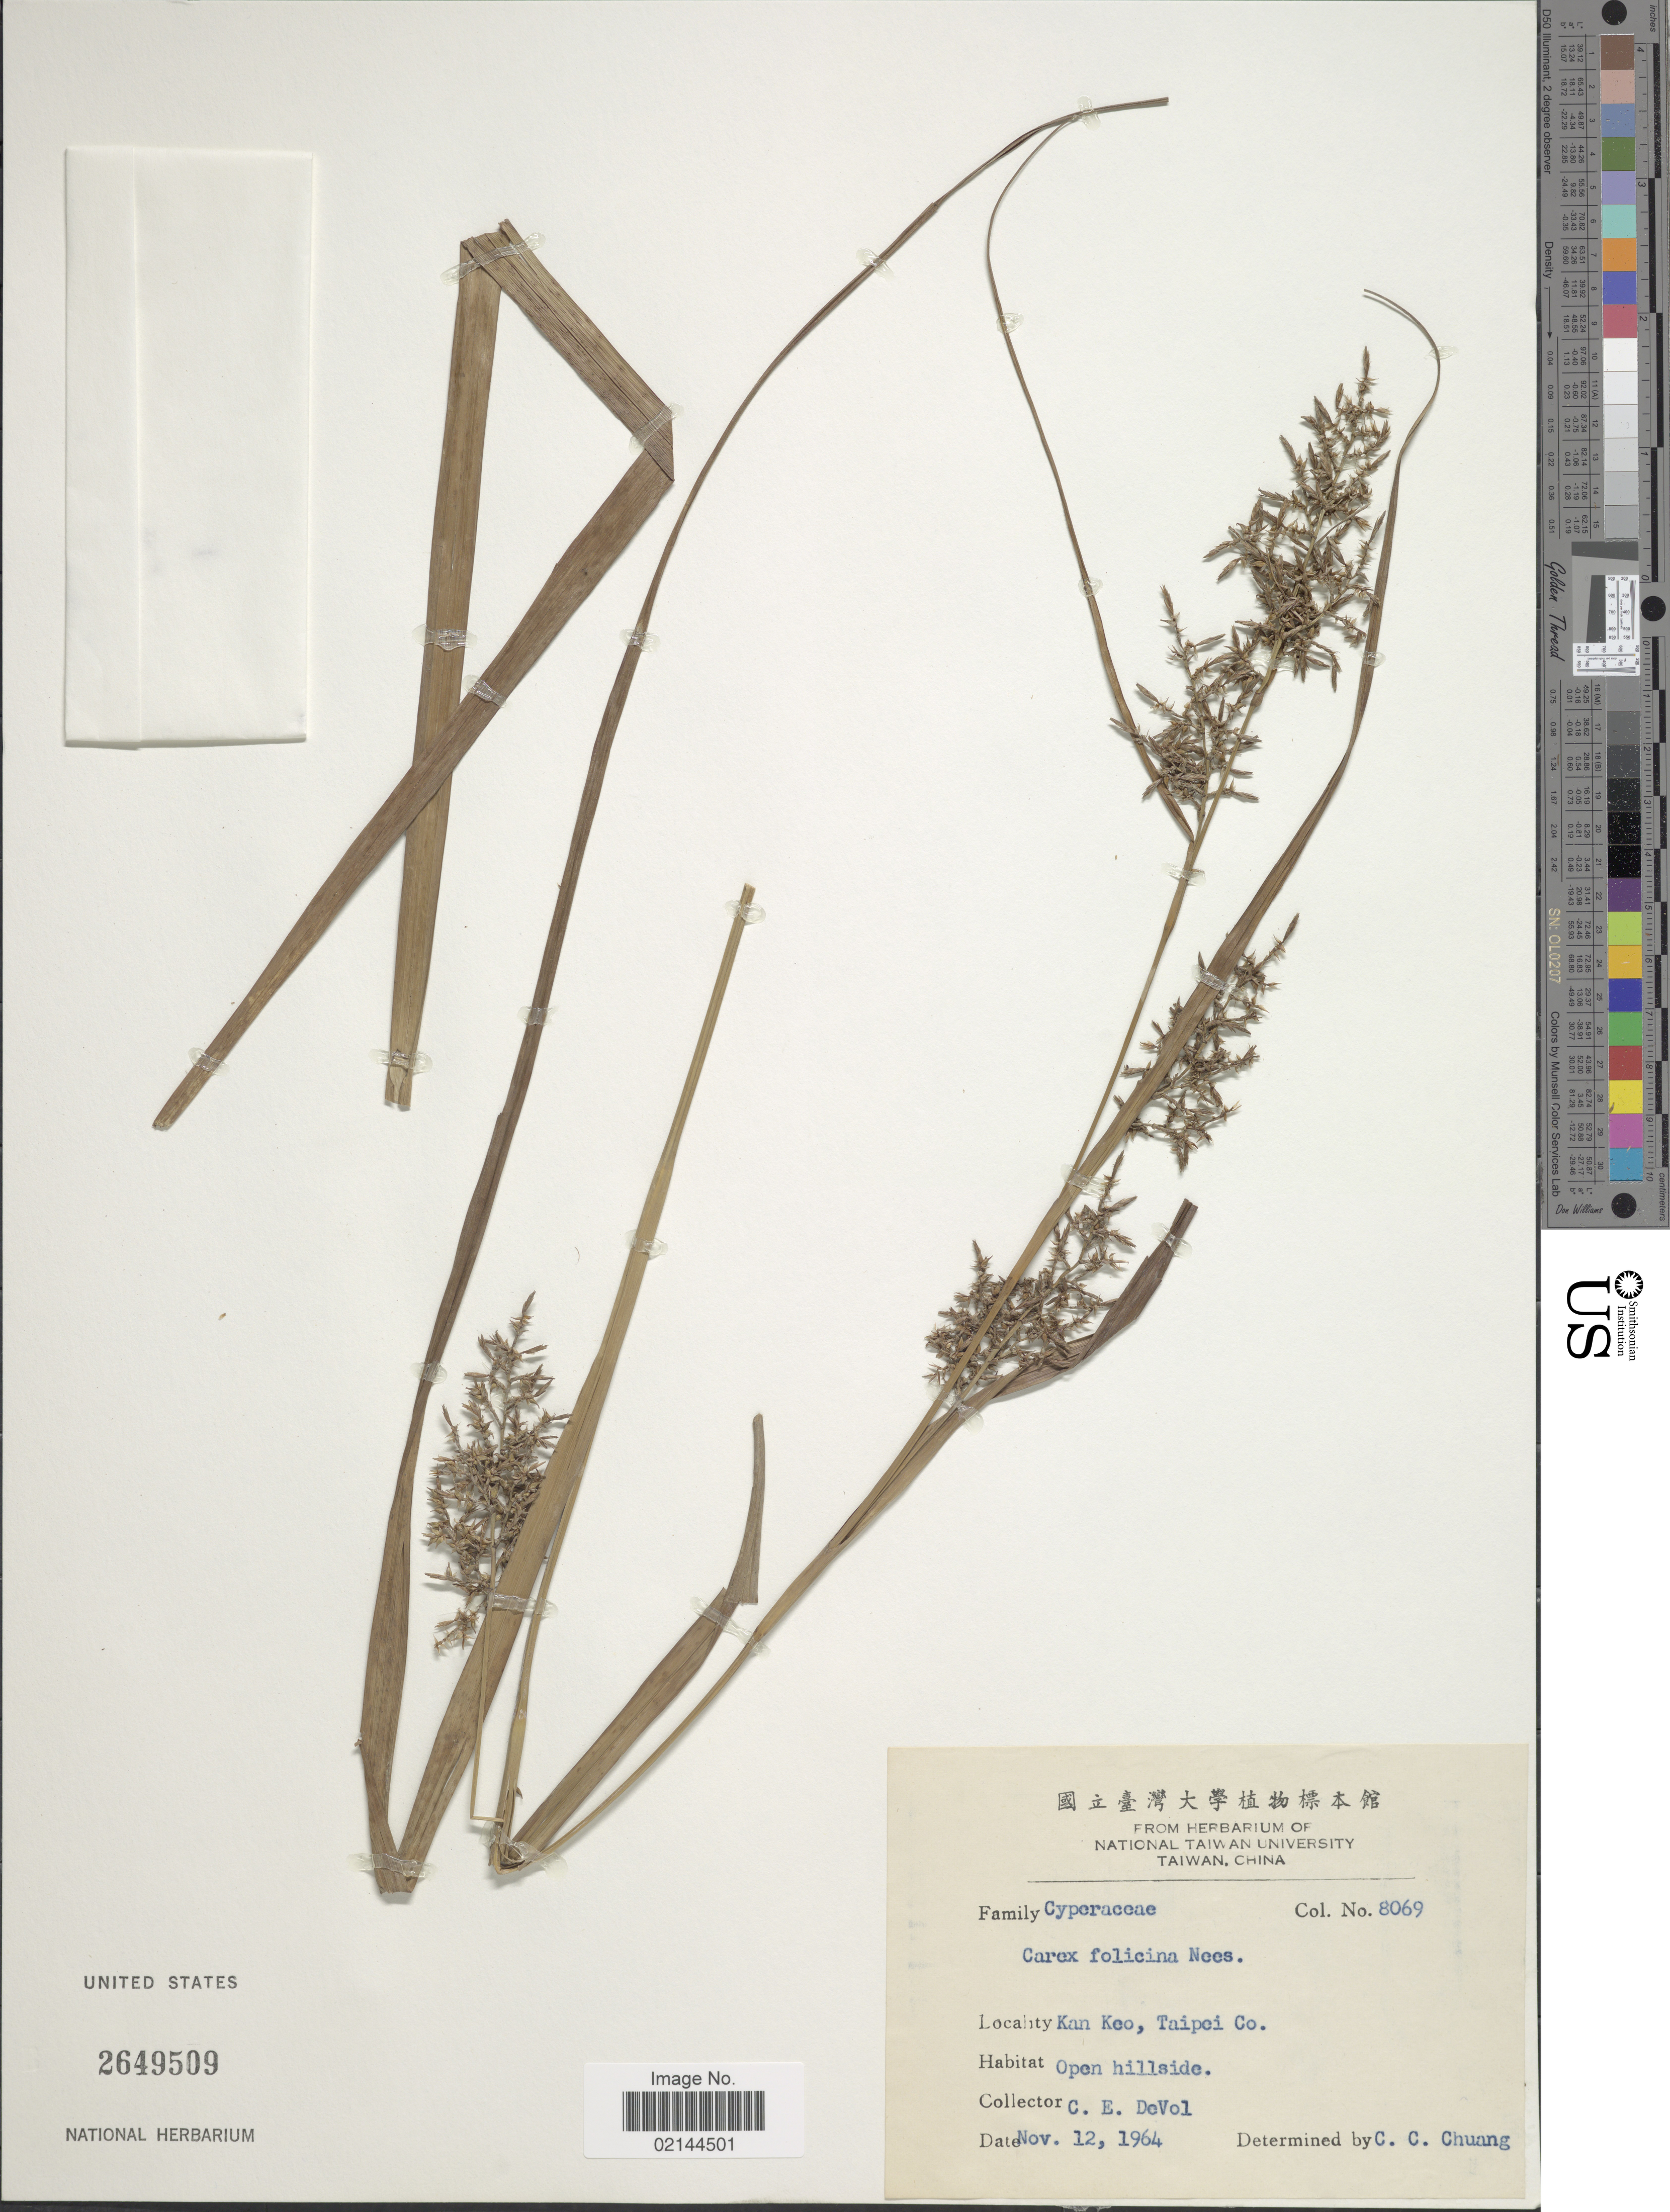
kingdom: Plantae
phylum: Tracheophyta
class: Liliopsida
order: Poales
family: Cyperaceae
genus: Carex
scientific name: Carex filicina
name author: Nees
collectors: C. E. De Vol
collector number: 8069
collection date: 1964-11-12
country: Taiwan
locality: Kan Keo, Taipei Co.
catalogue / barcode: US 2649509